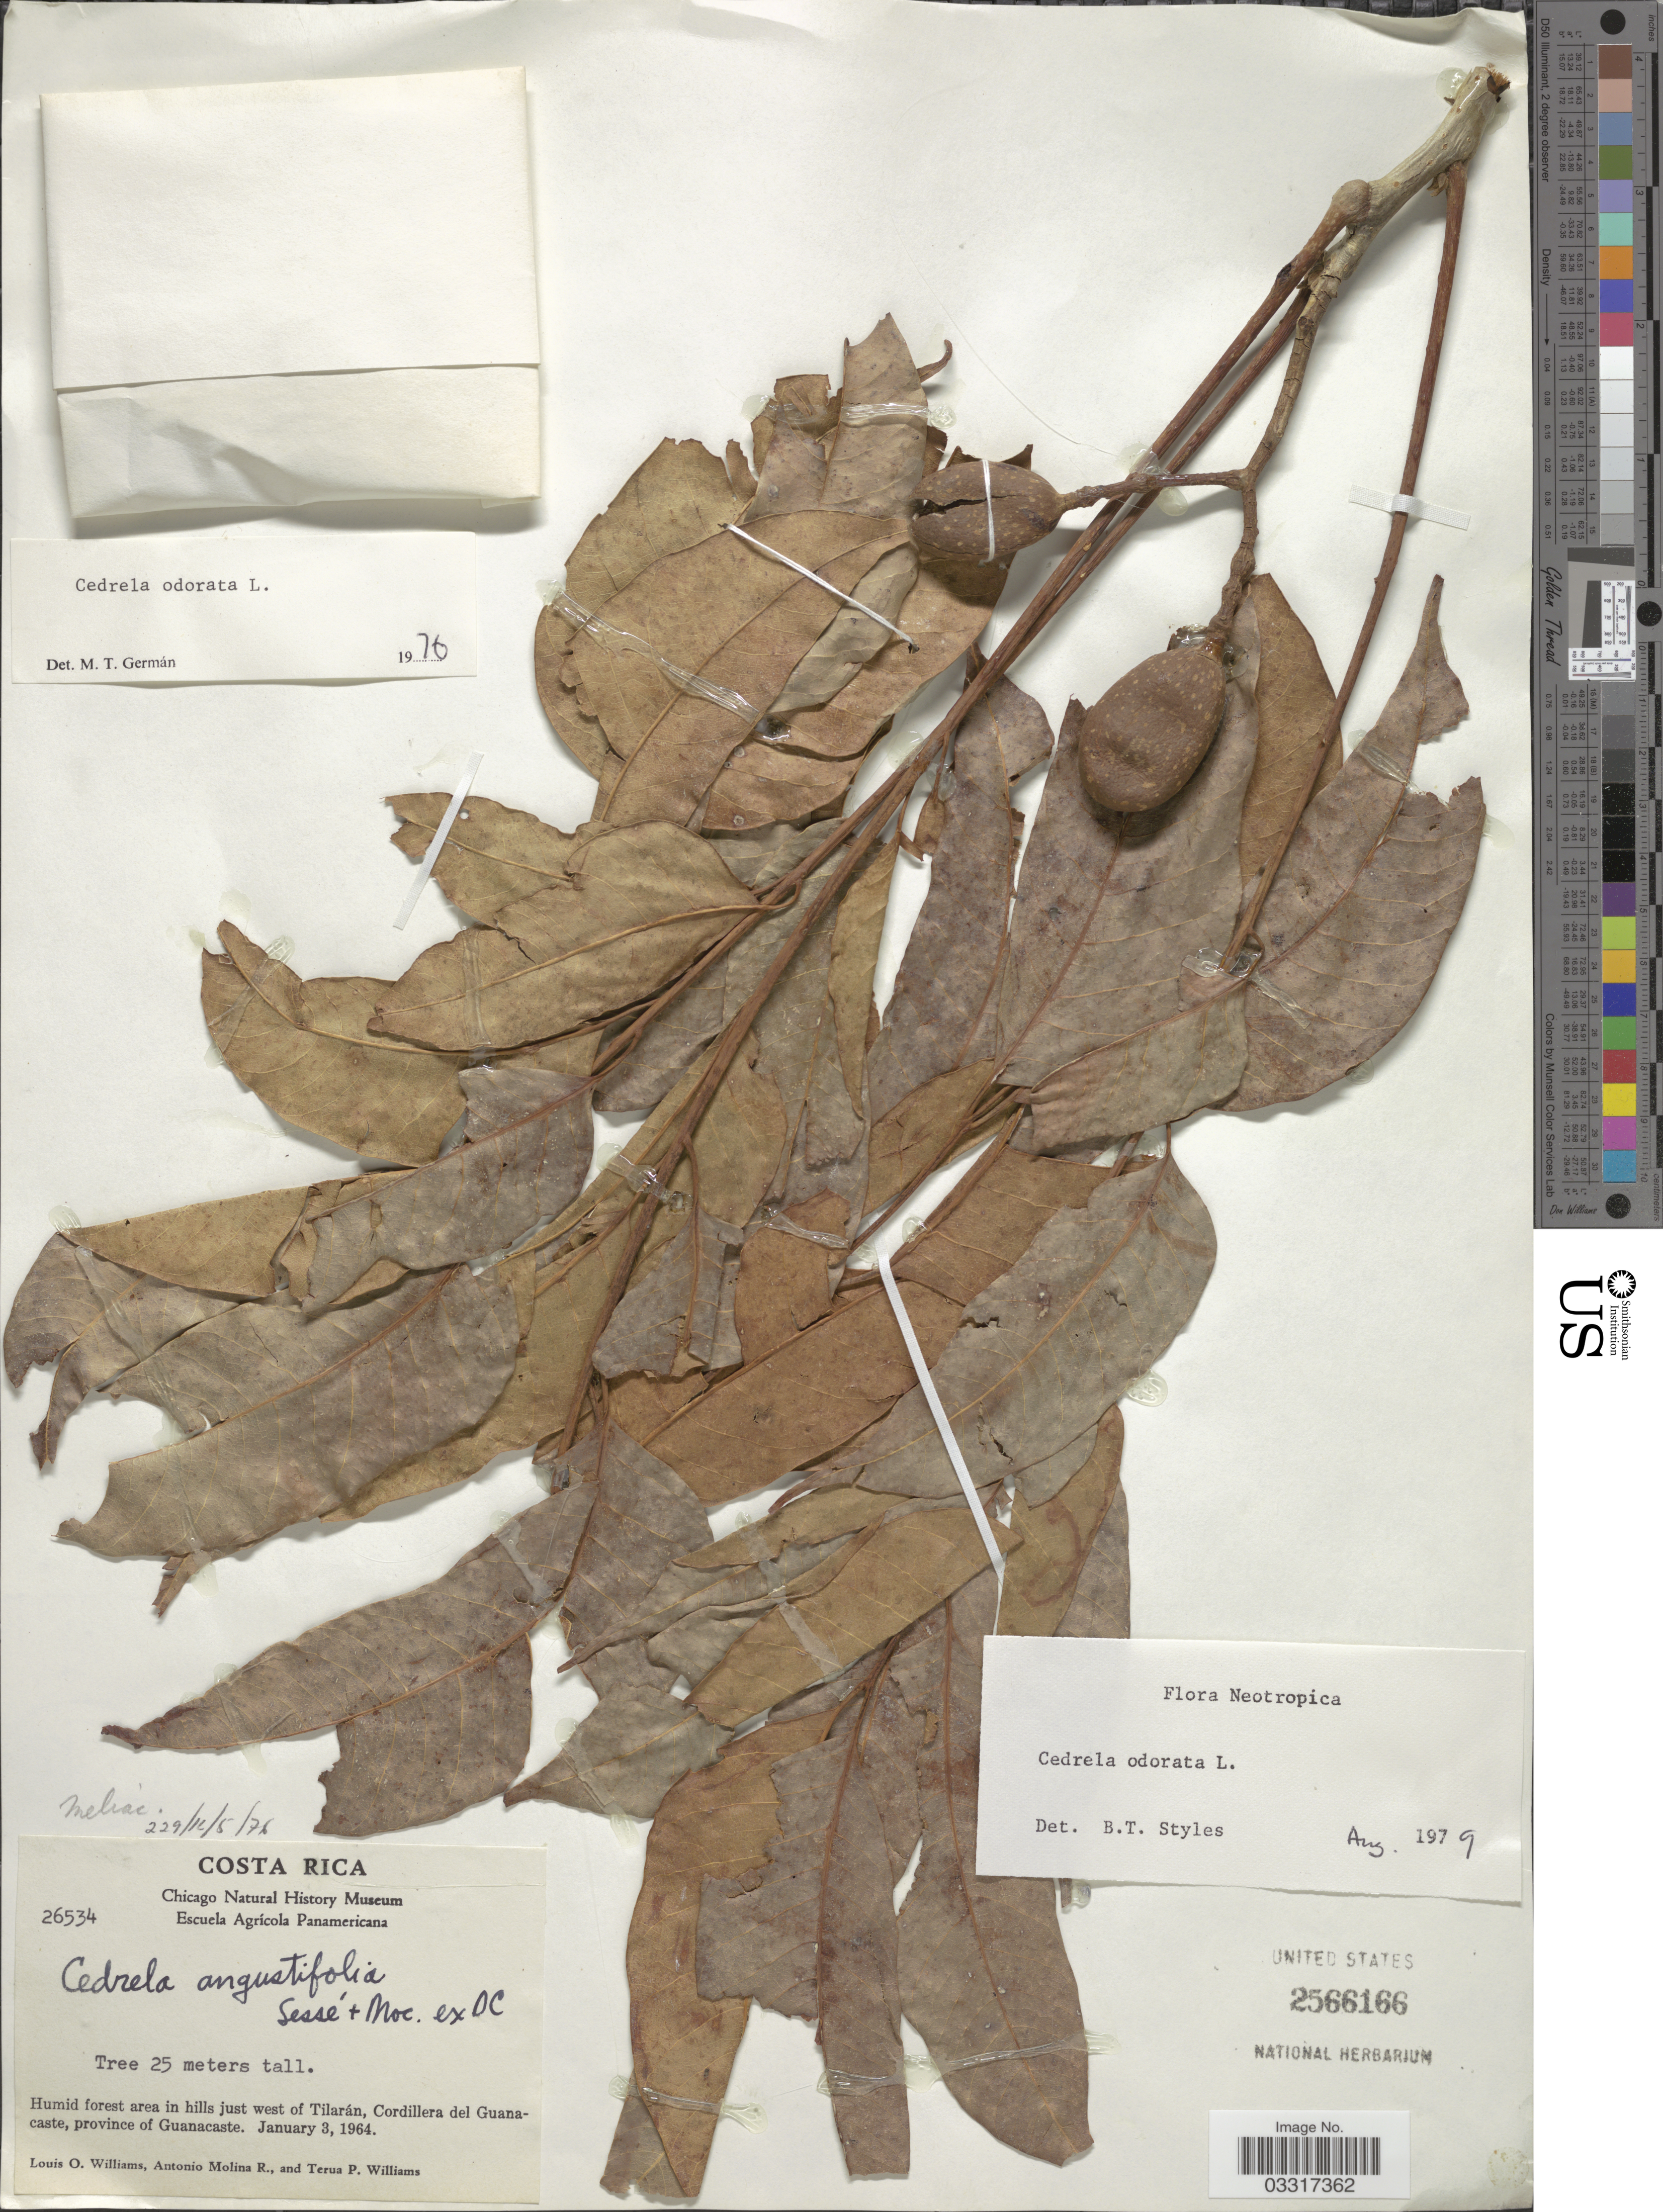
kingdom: Plantae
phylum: Tracheophyta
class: Magnoliopsida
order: Sapindales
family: Meliaceae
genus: Cedrela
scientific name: Cedrela odorata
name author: L.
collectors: L. O. Williams, A. Molina R. & T. Williams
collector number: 26534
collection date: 1964-01-03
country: Costa Rica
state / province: Guanacaste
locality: Humid forest area in hills just west of Tilarán, Cordillera del Guanacaste.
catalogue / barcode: US 2566166